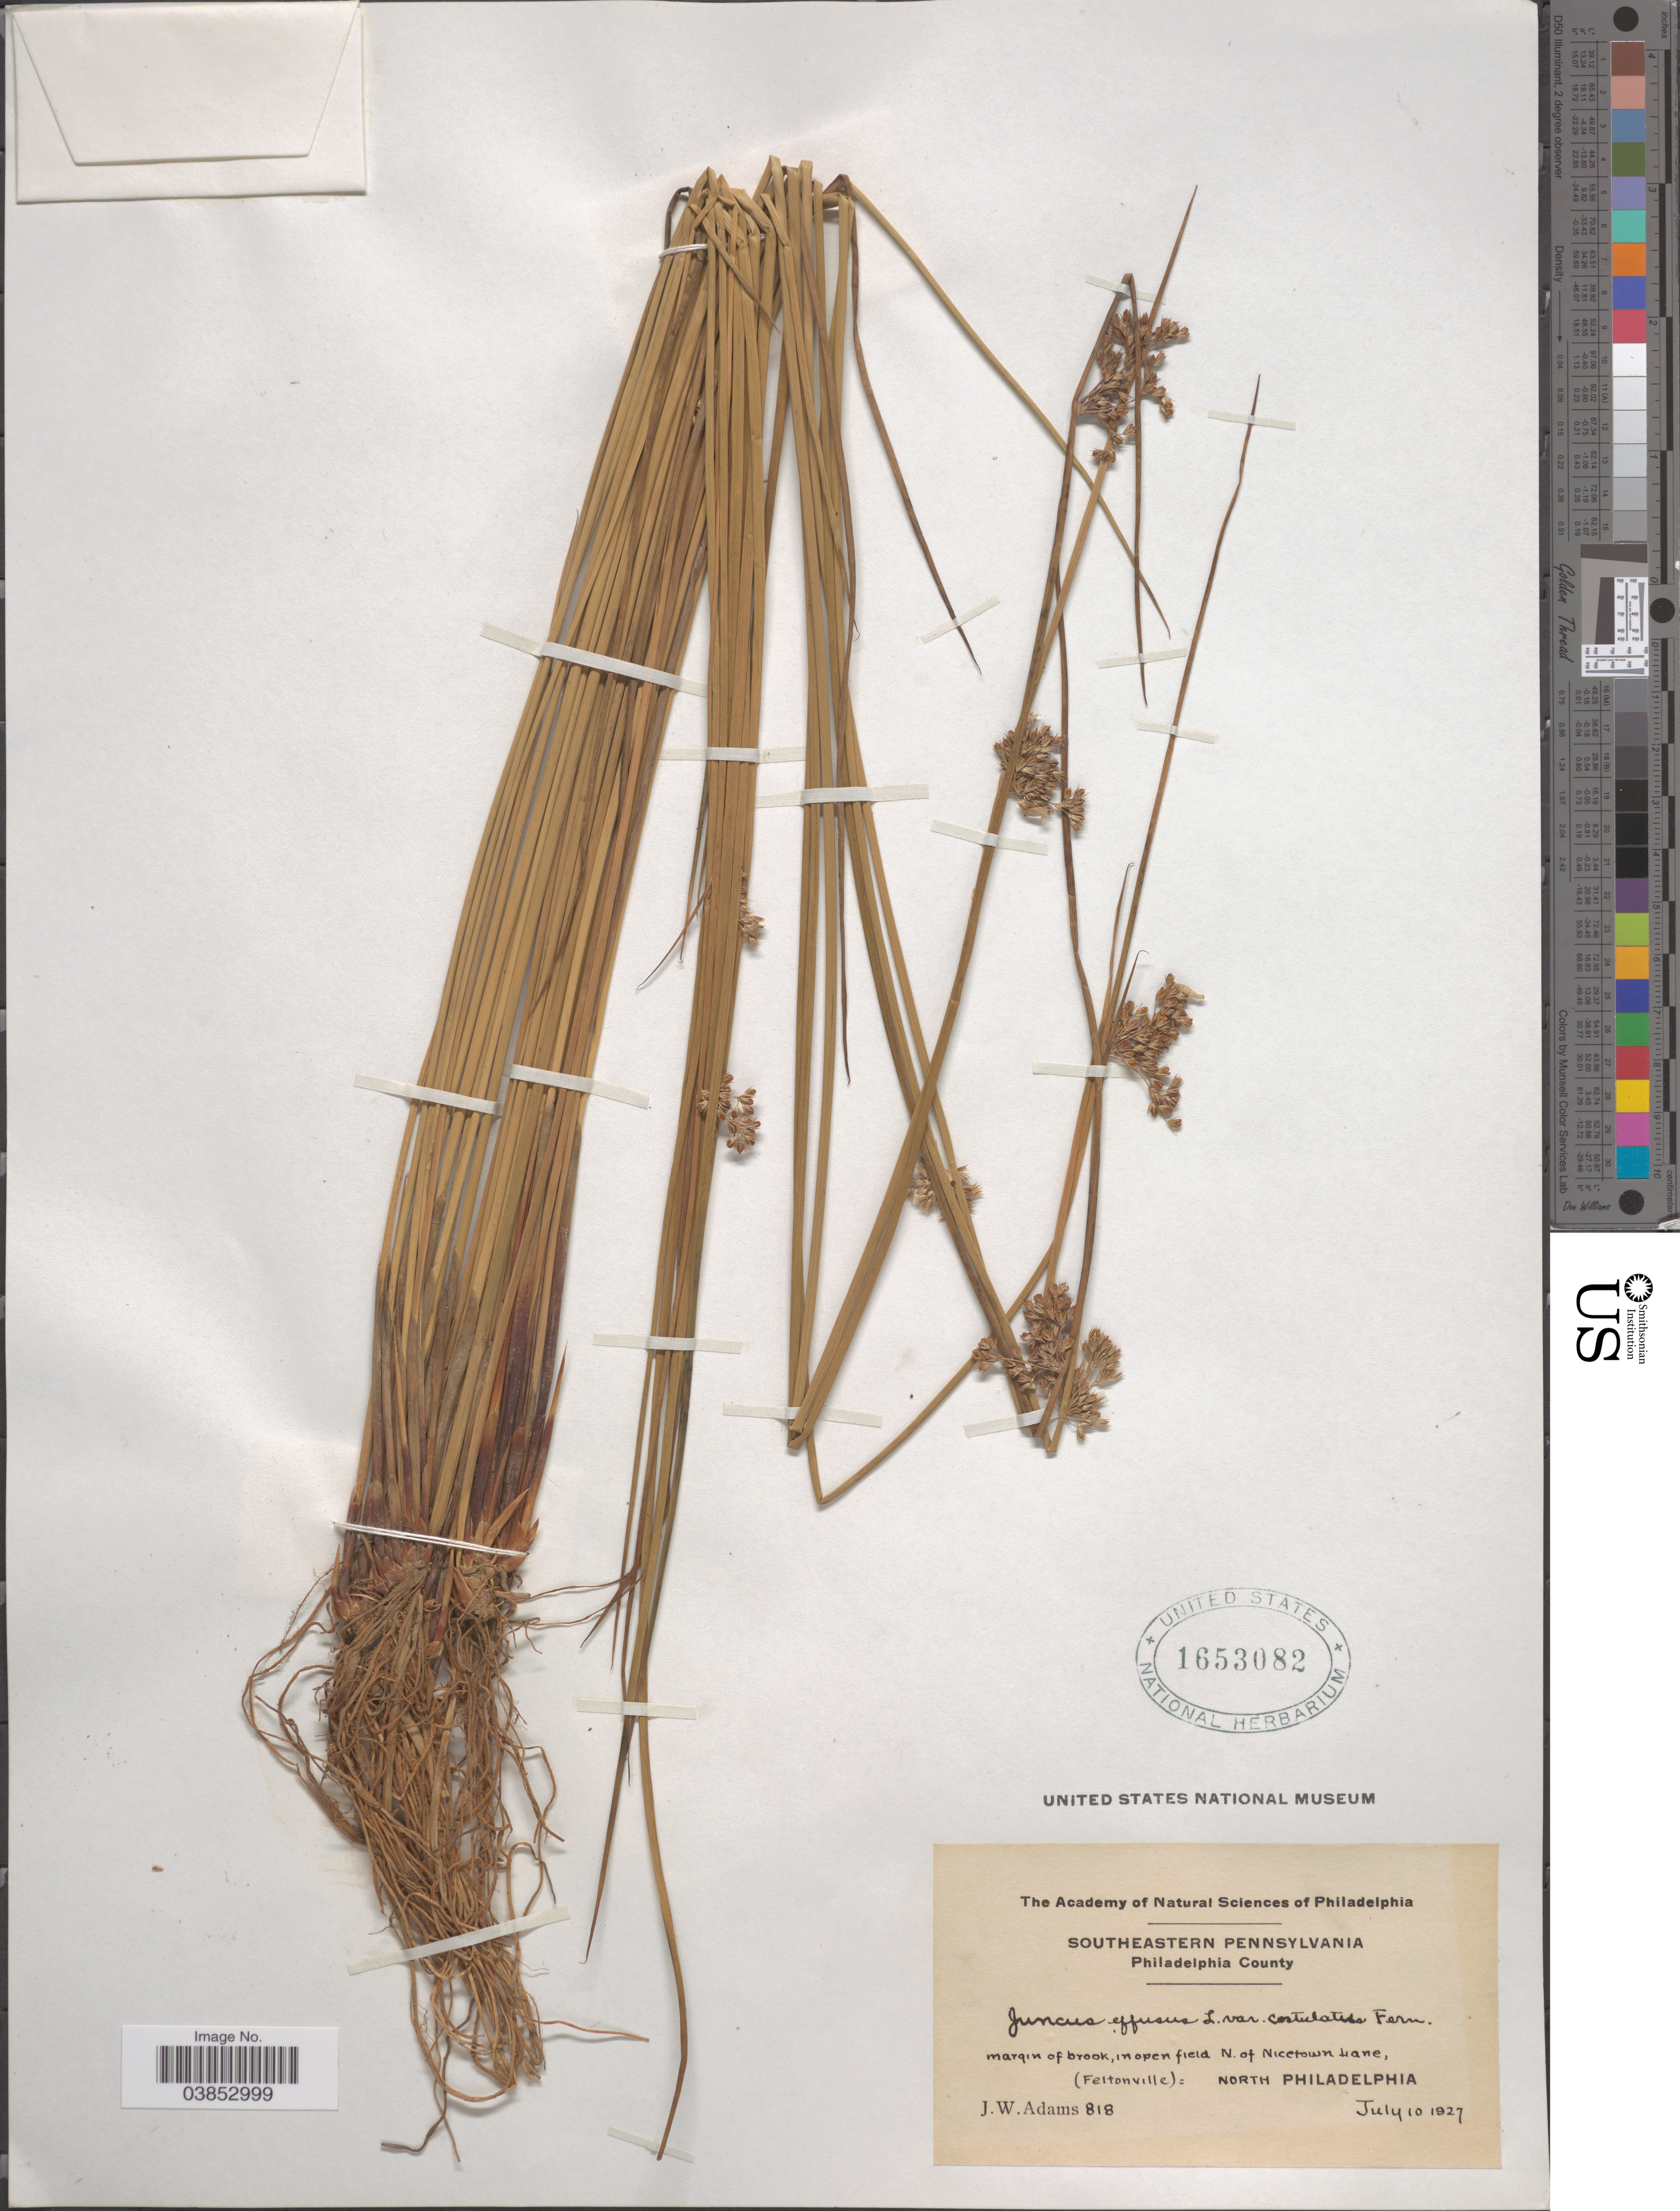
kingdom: Plantae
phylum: Tracheophyta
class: Liliopsida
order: Poales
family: Juncaceae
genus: Juncus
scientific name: Juncus effusus var. costulatus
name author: Fernald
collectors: J. Adams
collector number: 818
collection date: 1927-07-10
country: United States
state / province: Pennsylvania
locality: Southeastern Pennsylvania. Philadelphia County. Margin of brook, in open field N. of Nicetown Lane, (Feltonville)= North Philadelphia.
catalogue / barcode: US 1653082